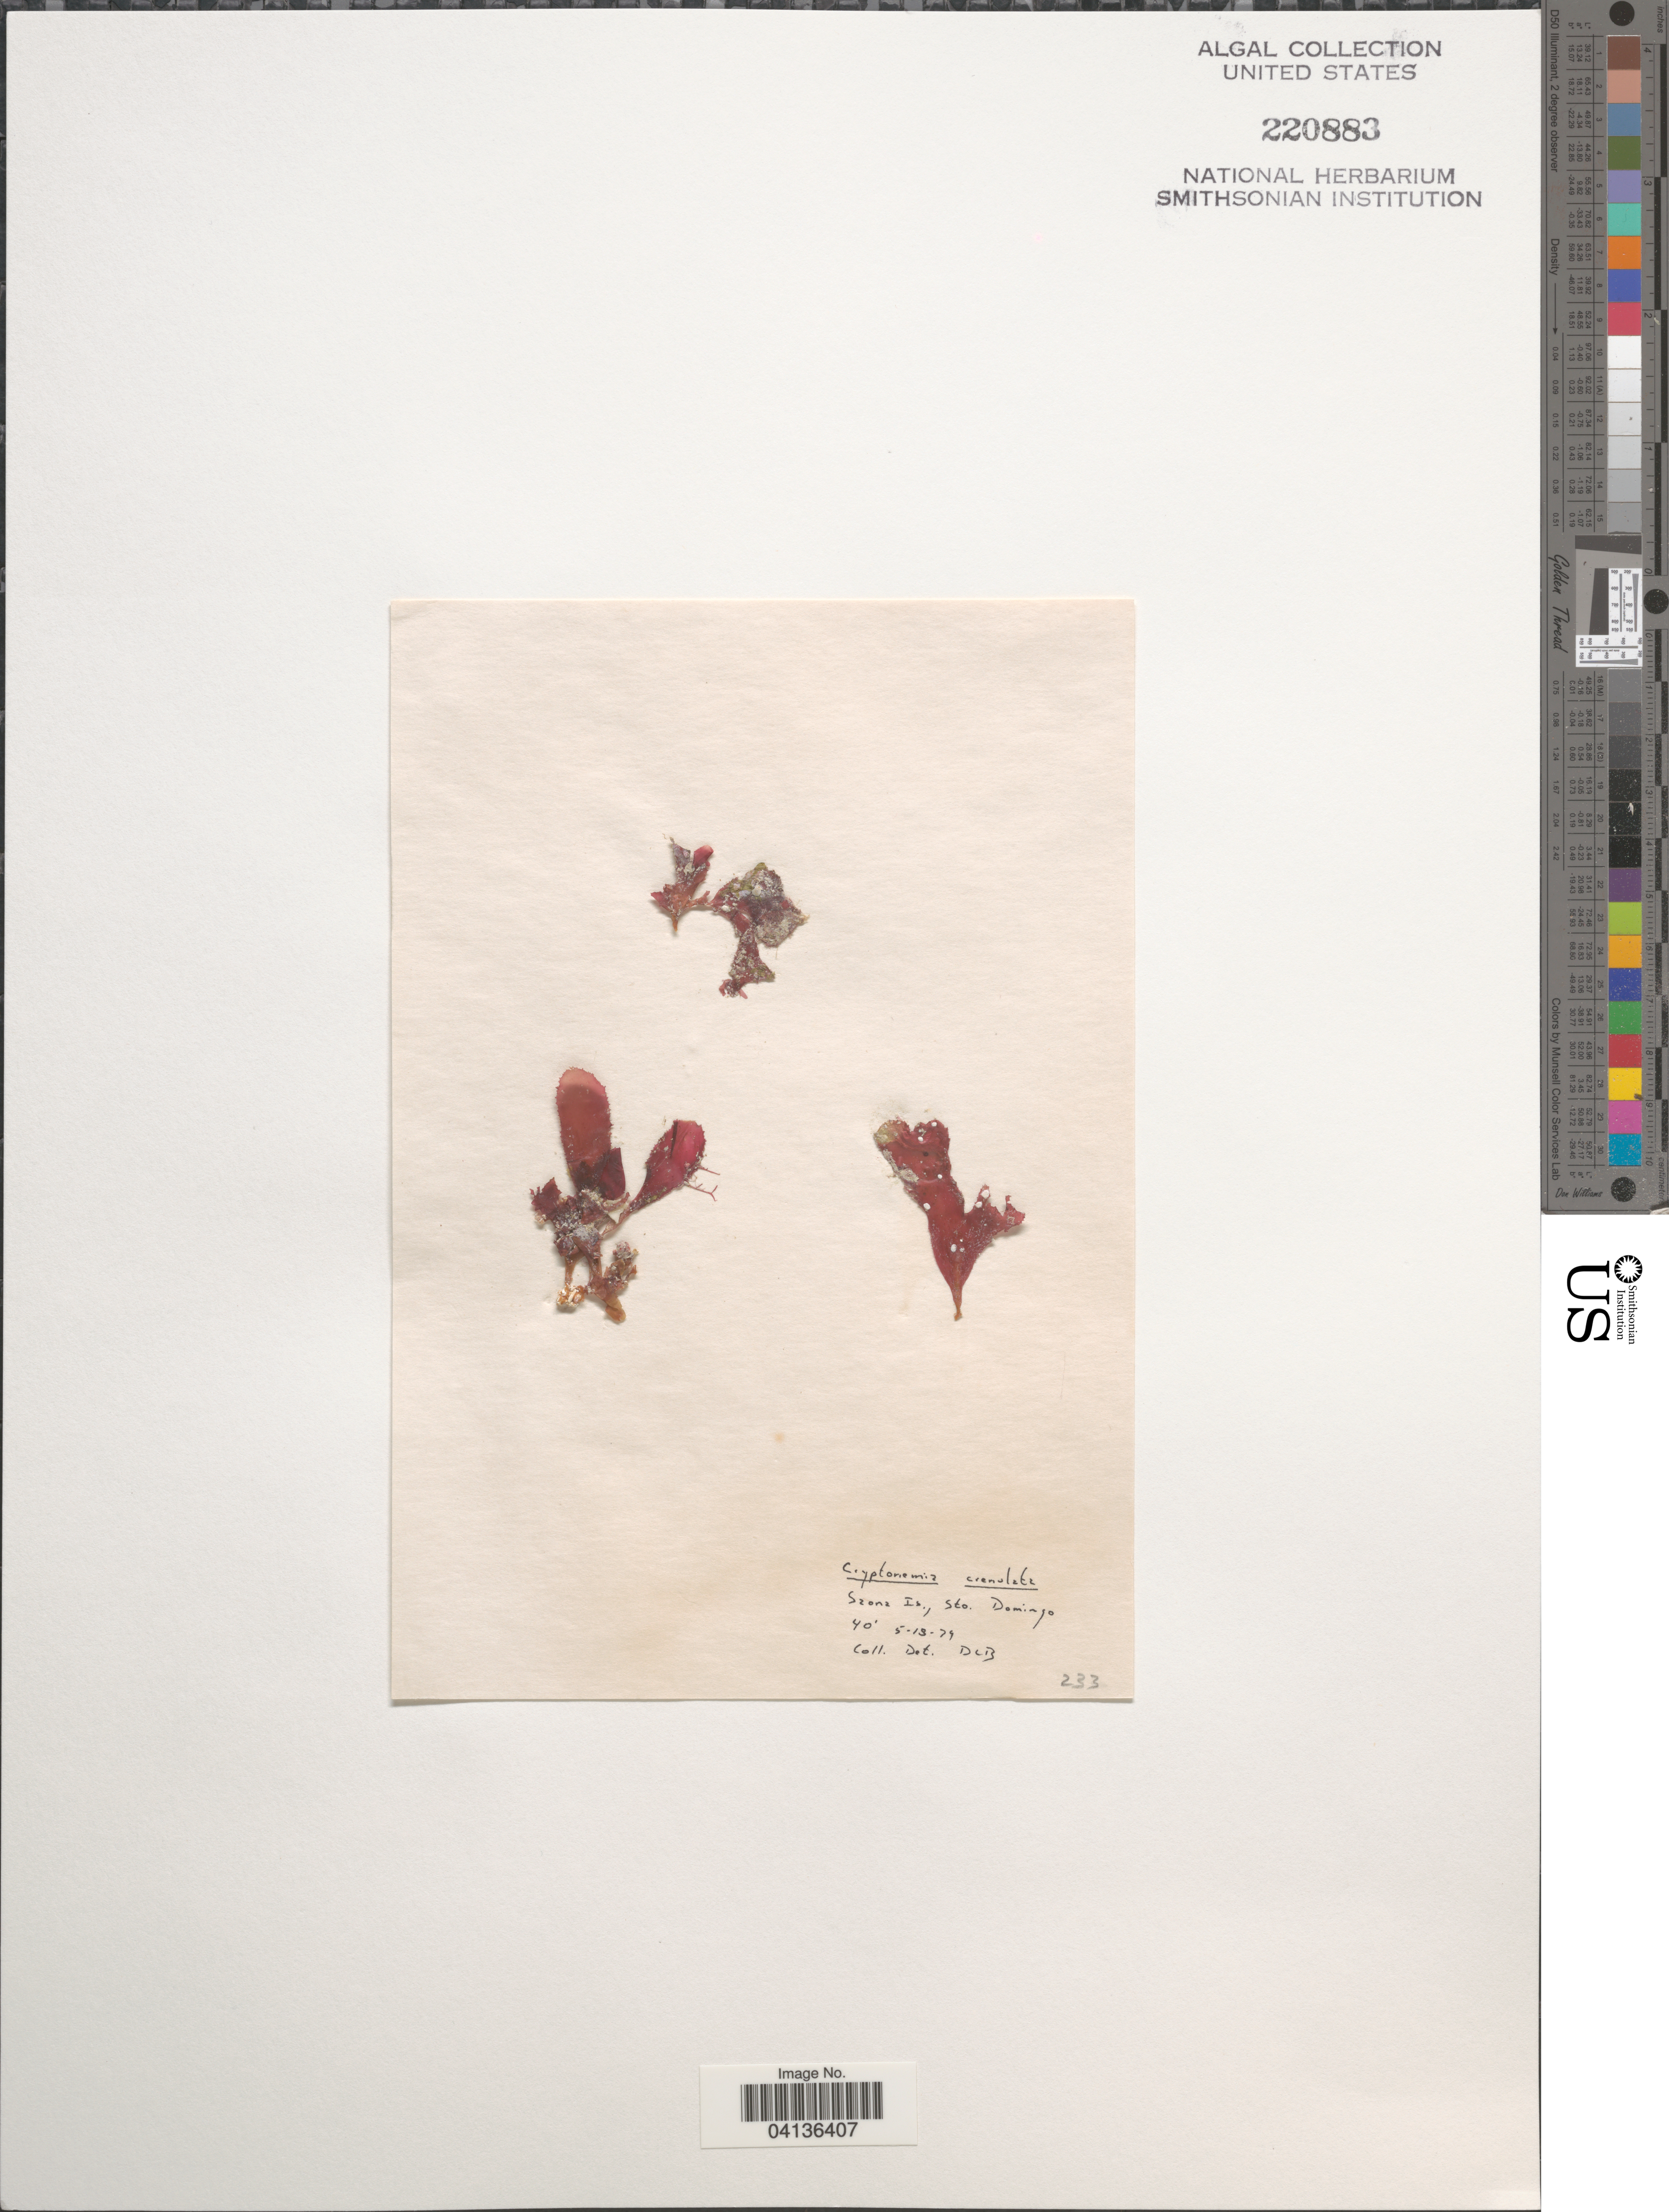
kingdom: Plantae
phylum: Rhodophyta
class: Florideophyceae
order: Halymeniales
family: Halymeniaceae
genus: Cryptonemia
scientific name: Cryptonemia crenulata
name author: (J. Agardh) J. Agardh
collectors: D. L. B.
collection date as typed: Transcribed d/m/y: 18/5/74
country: Puerto Rico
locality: Saona Is., Sto Domingo.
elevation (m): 12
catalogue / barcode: US 220883